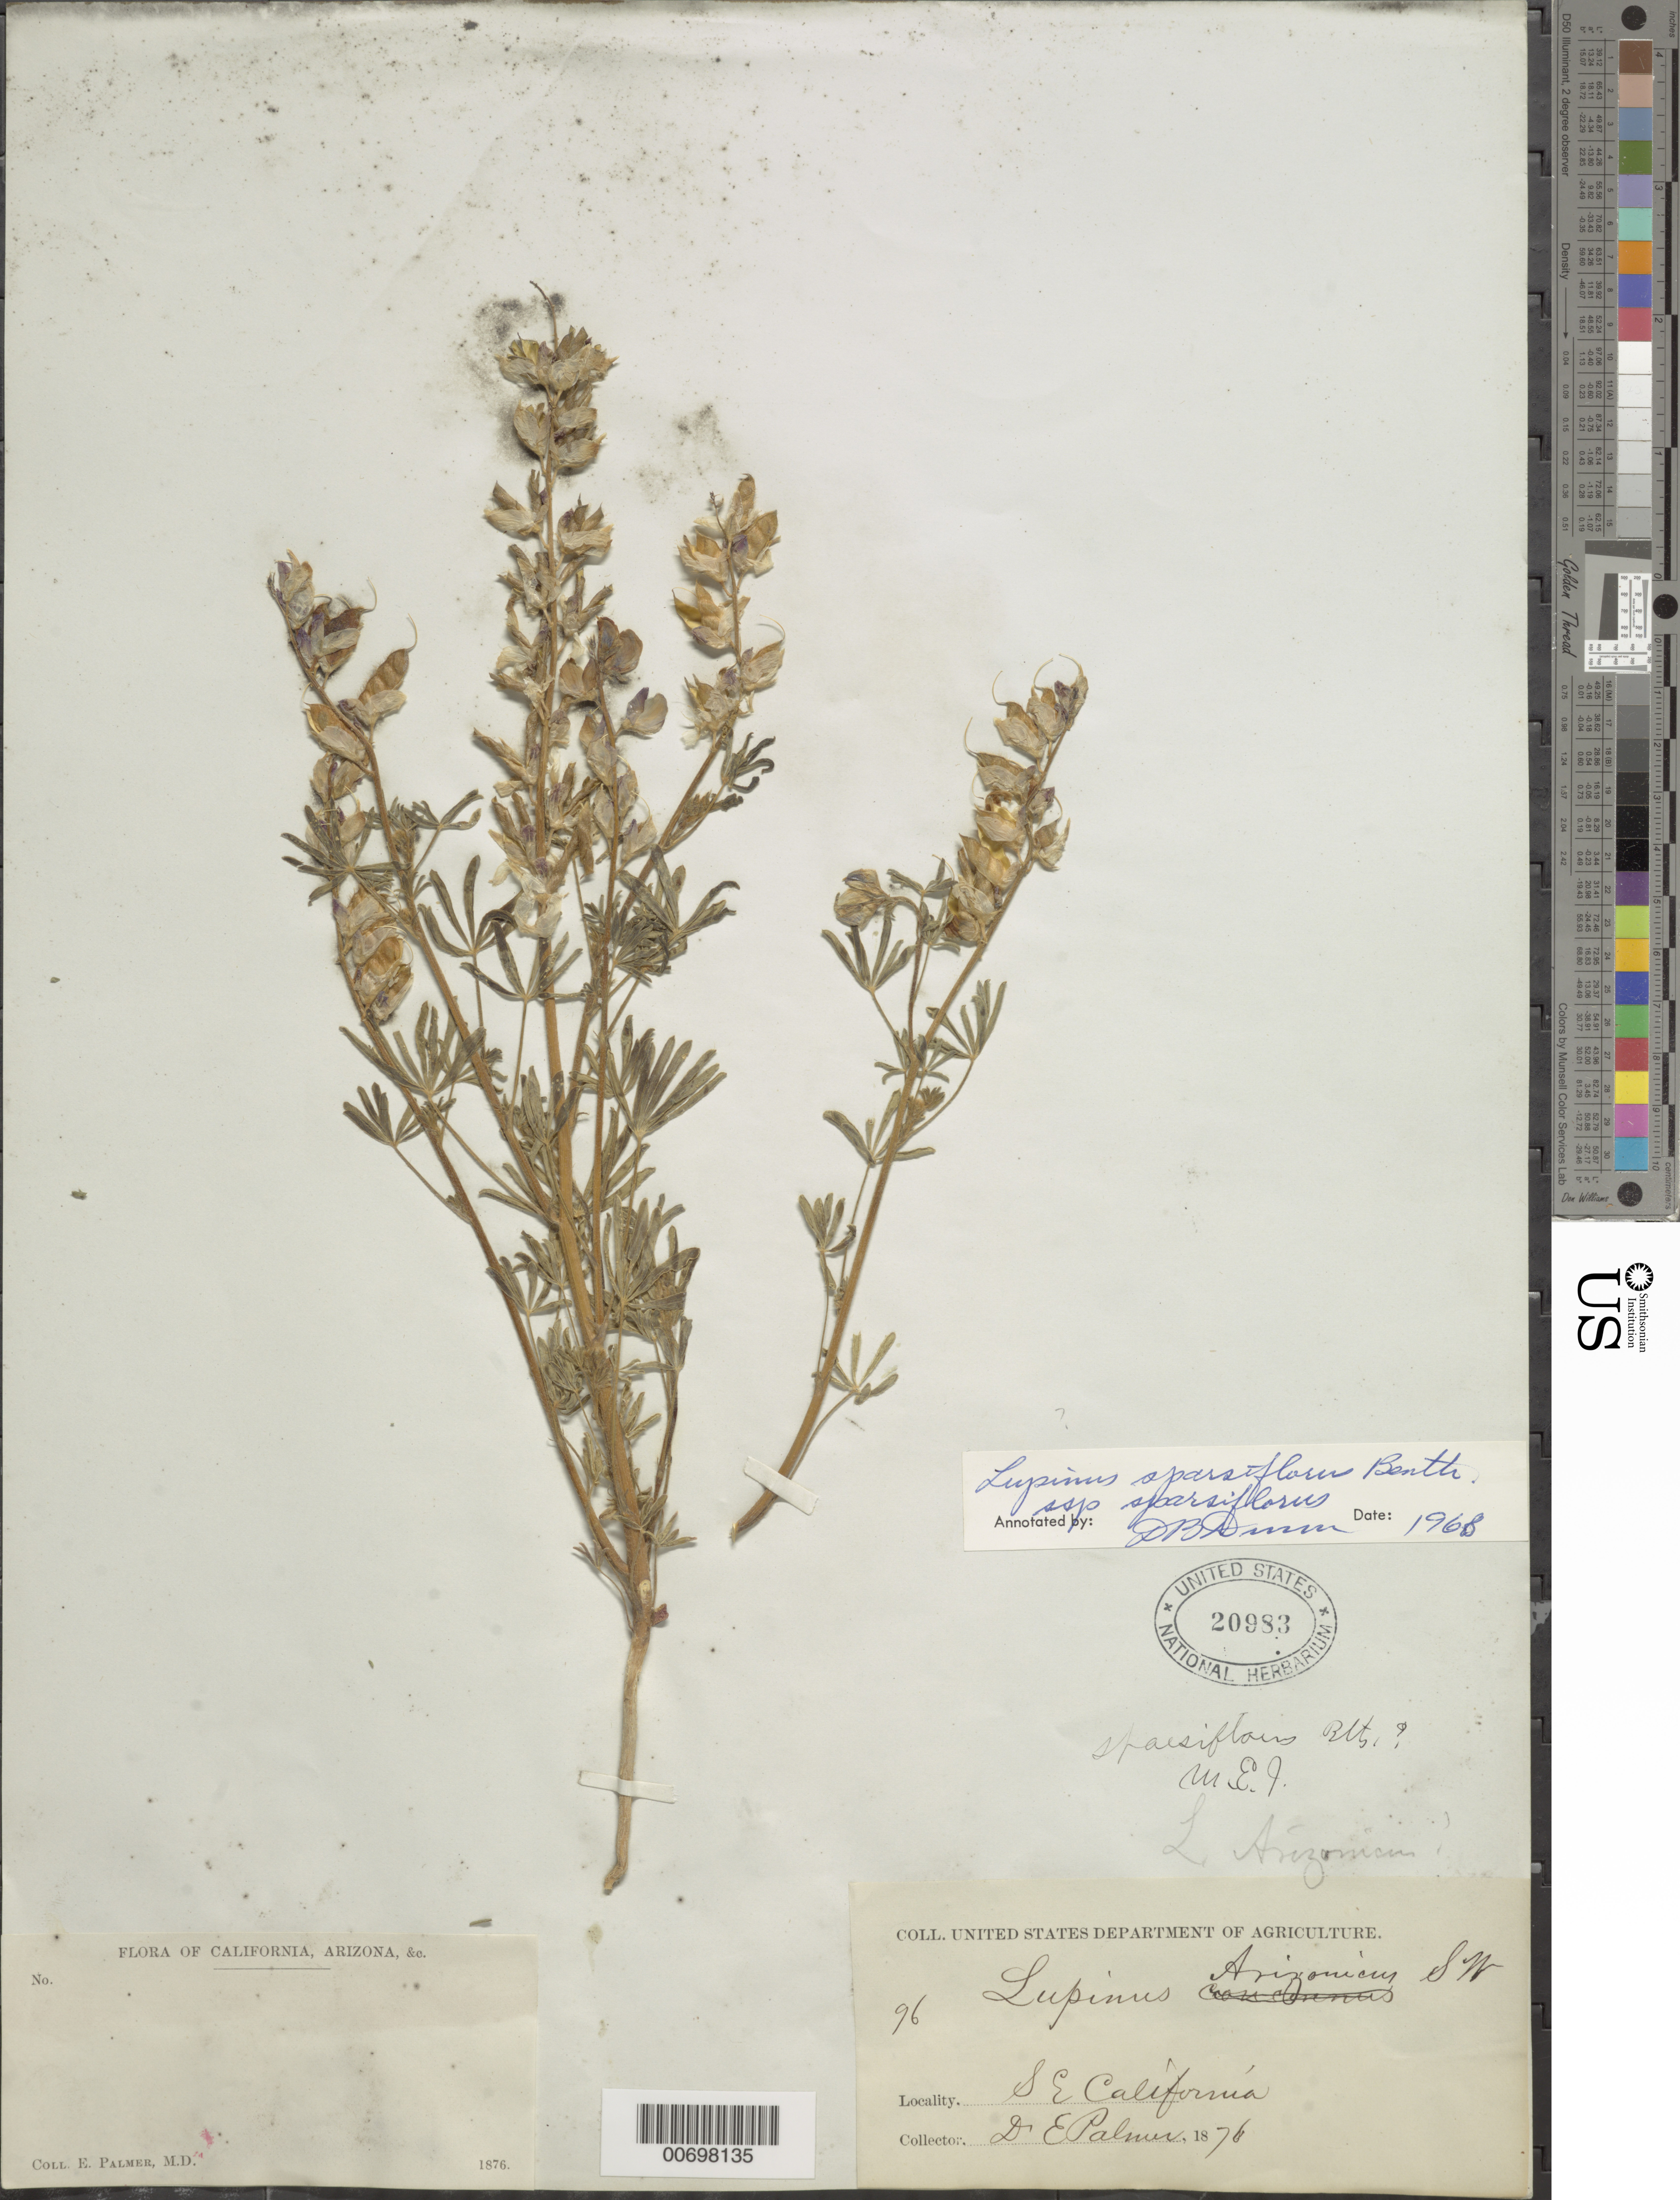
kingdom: Plantae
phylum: Tracheophyta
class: Magnoliopsida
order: Fabales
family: Fabaceae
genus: Lupinus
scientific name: Lupinus sparsiflorus subsp. sparsiflorus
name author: Benth.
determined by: Dunn, D. B.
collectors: D. E. Palmer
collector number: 96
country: United States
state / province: California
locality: S E.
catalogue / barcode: US 20983